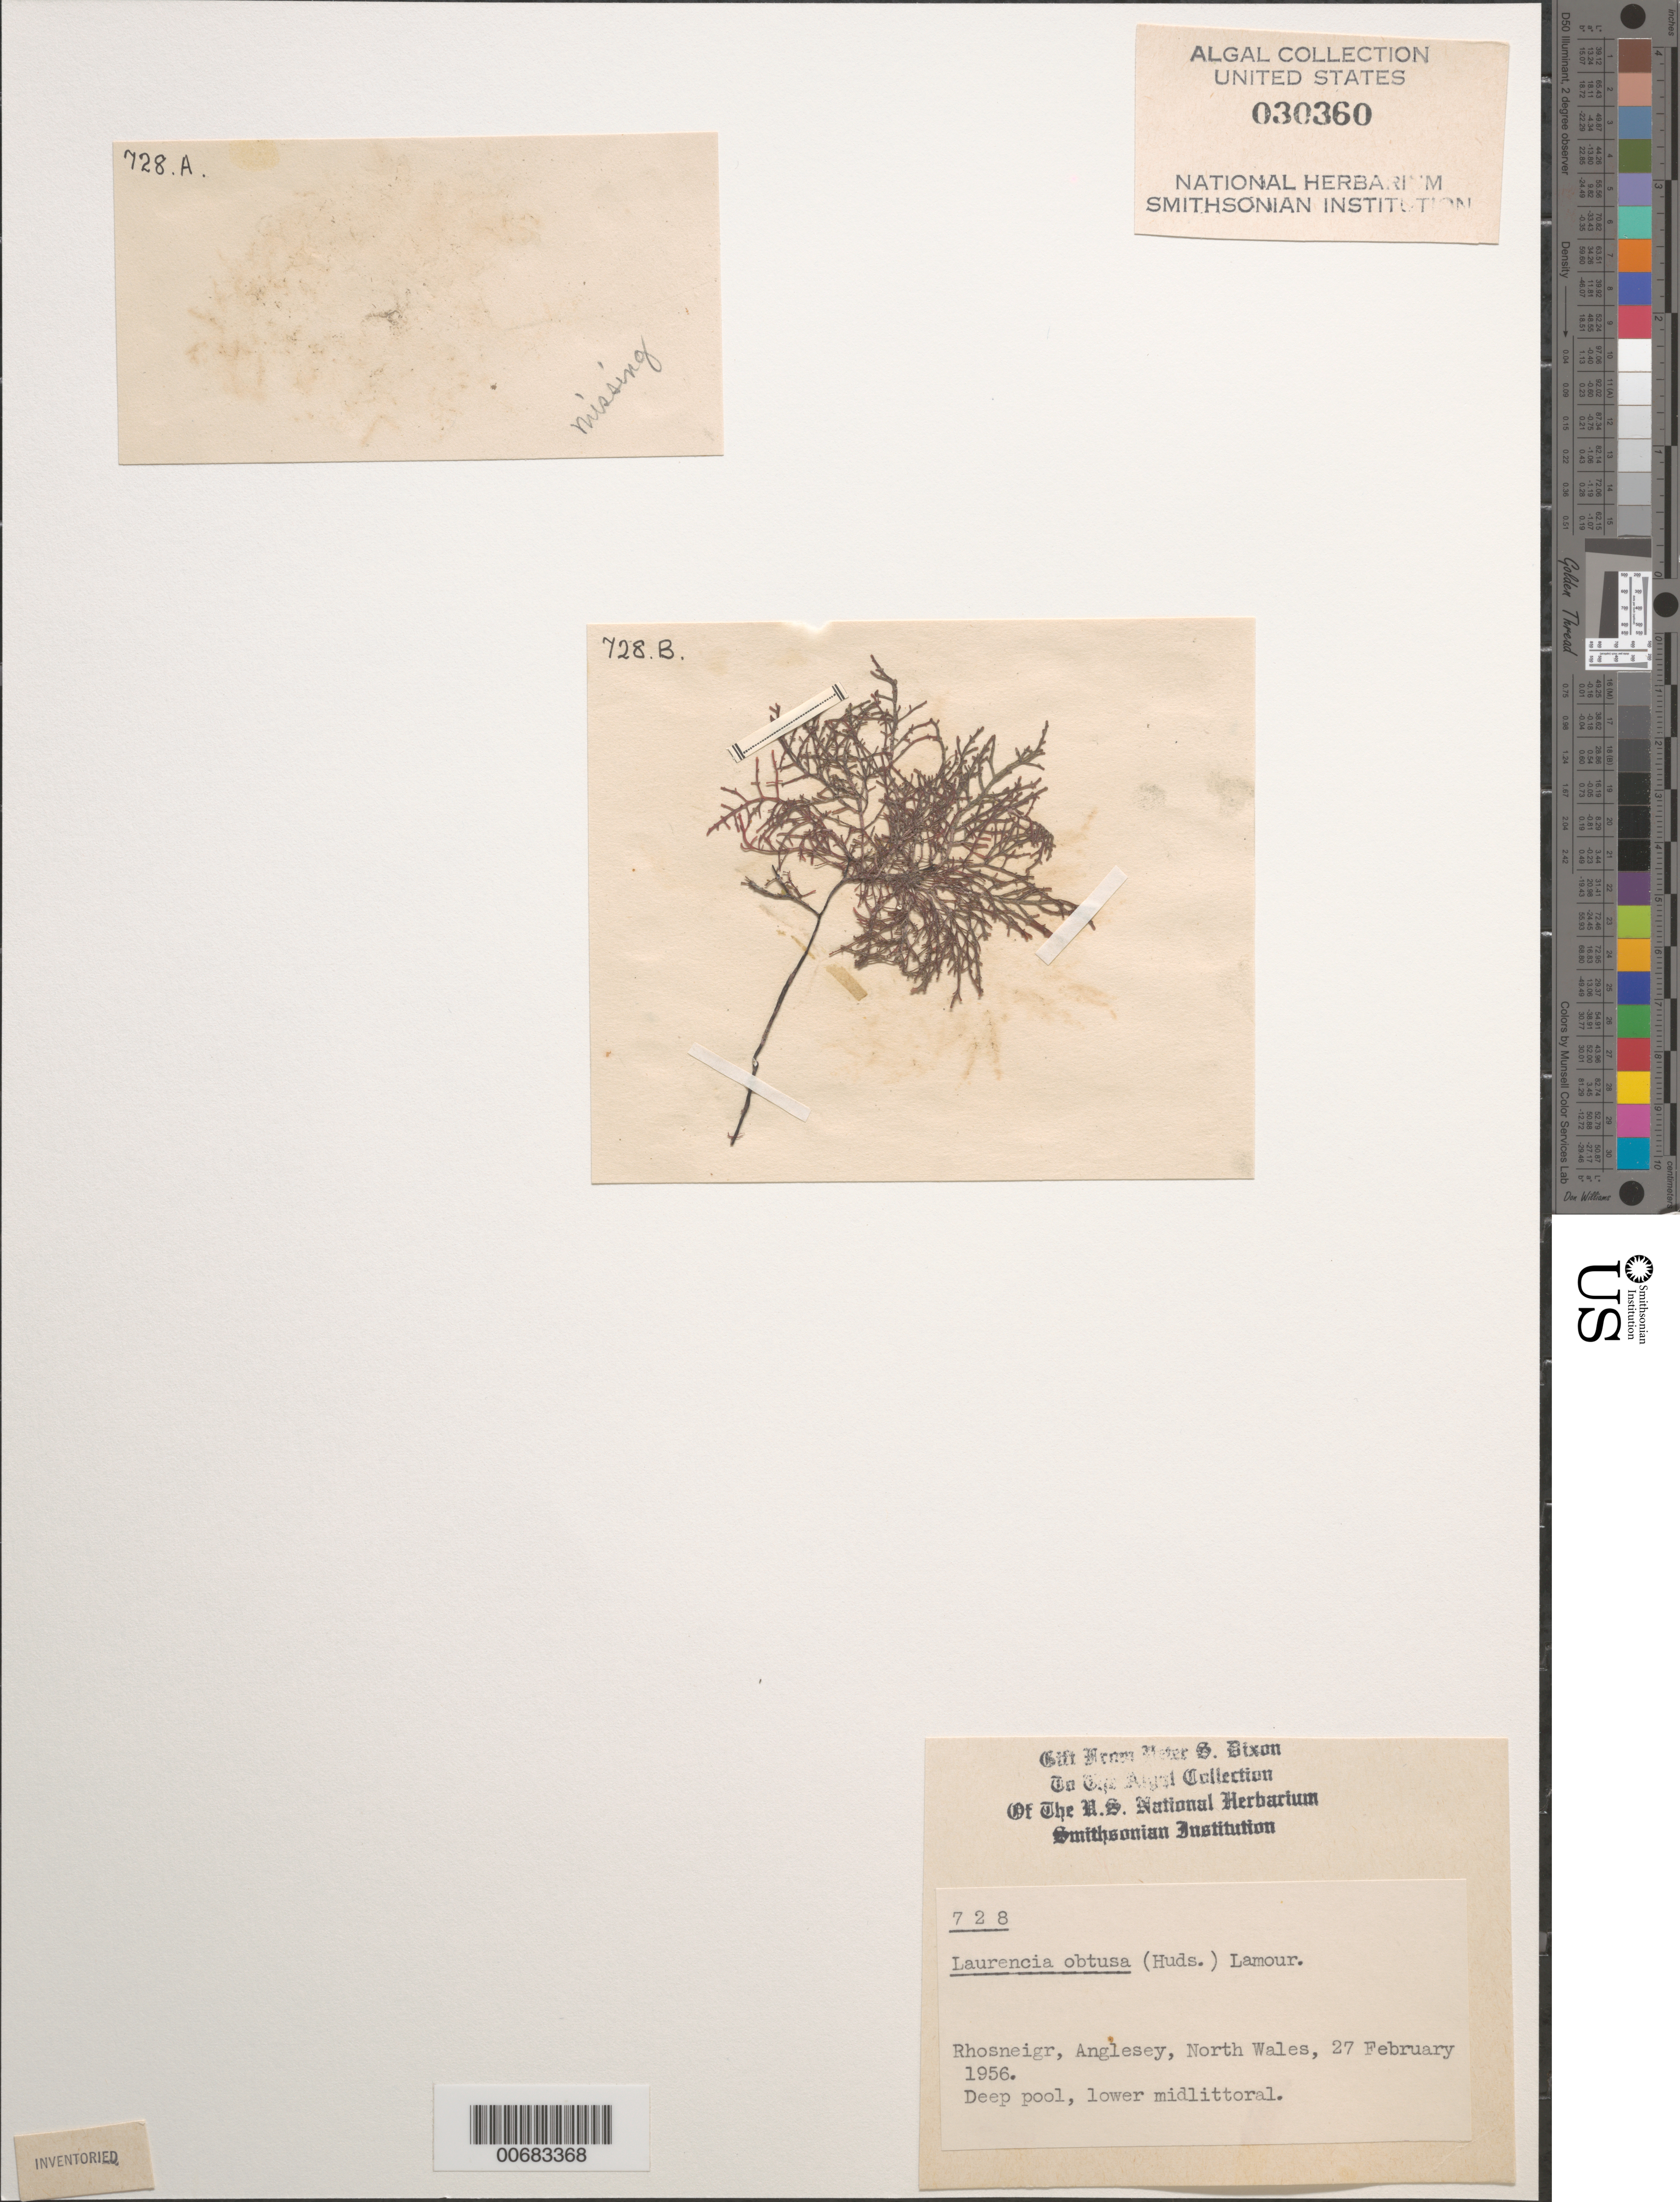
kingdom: Plantae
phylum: Rhodophyta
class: Florideophyceae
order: Ceramiales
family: Rhodomelaceae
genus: Laurencia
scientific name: Laurencia obtusa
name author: (Huds.) J.V.Lamouroux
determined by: Dixon, P. S.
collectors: P. S. Dixon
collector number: PSD 728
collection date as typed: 27 Feb 1956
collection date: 1956-02-27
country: United Kingdom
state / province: Wales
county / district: Gwynedd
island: Anglesey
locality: Rhosneigr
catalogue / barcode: US 30360